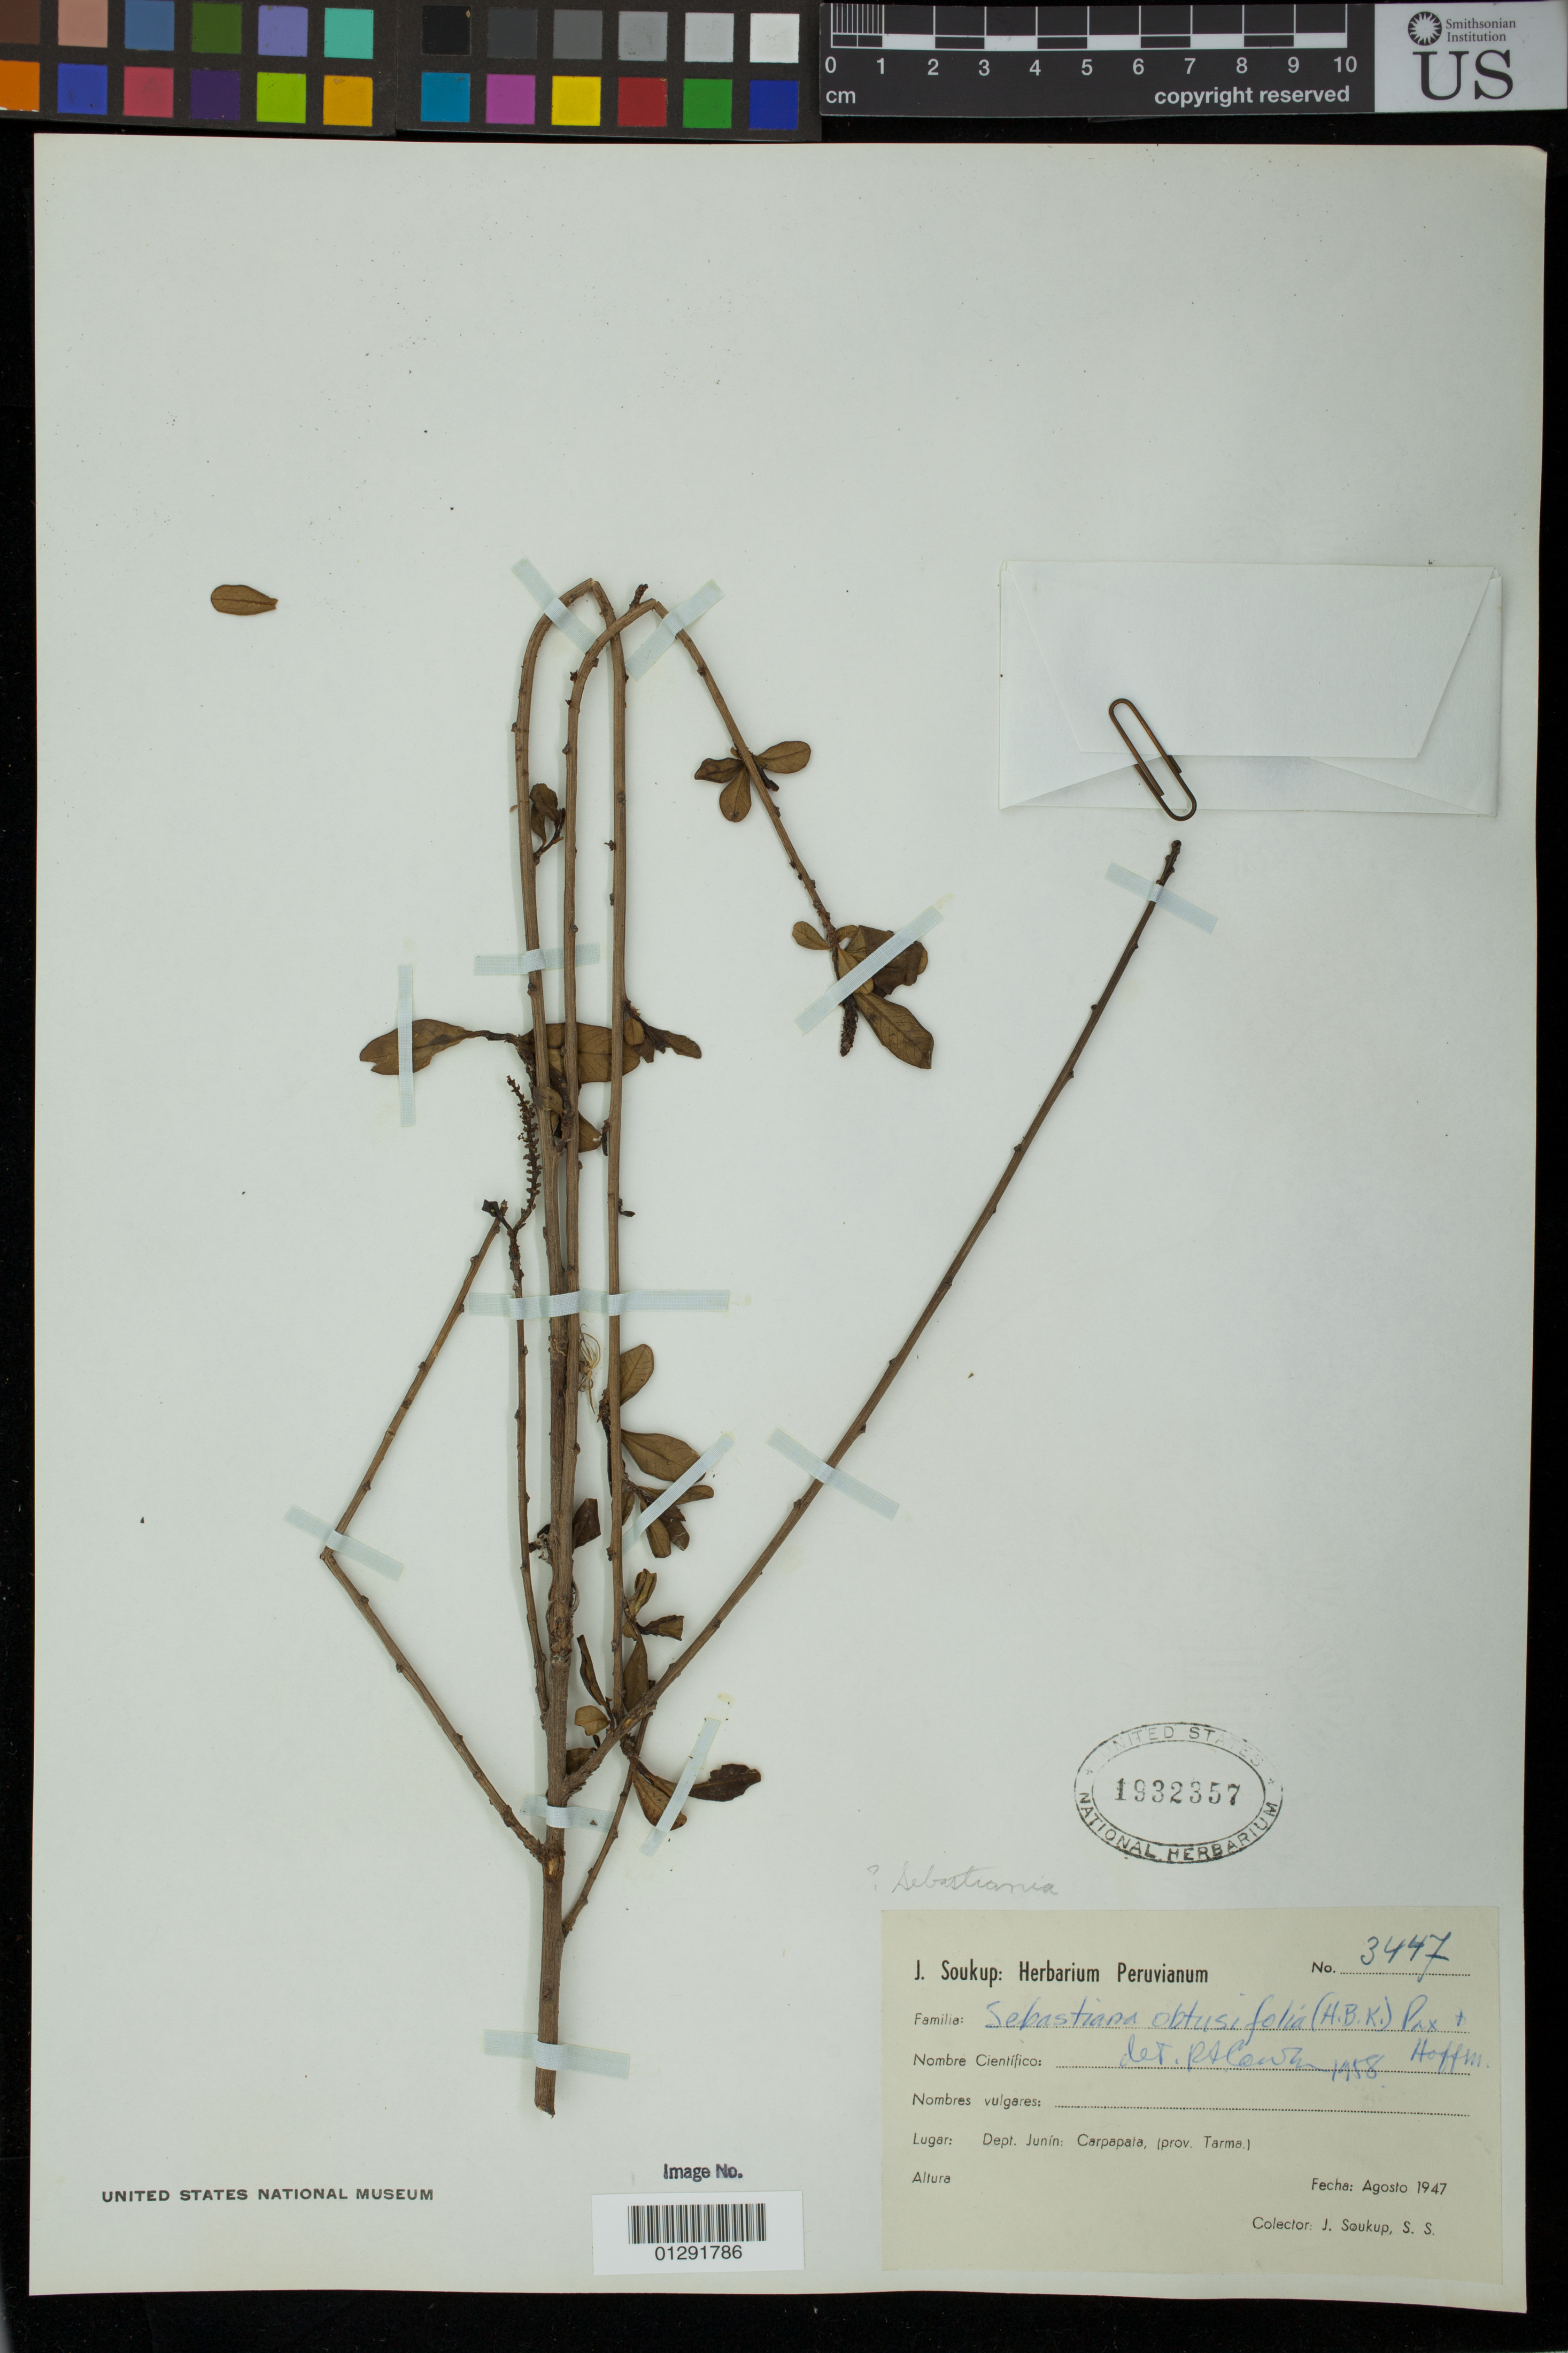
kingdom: Plantae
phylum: Tracheophyta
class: Magnoliopsida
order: Malpighiales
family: Euphorbiaceae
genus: Sebastiania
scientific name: Sebastiania obtusifolia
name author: Pax & K. Hoffm.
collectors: J. Soukup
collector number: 3447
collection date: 1947-08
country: Peru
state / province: Junín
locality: Carpapata, Tarma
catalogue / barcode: US 1932357